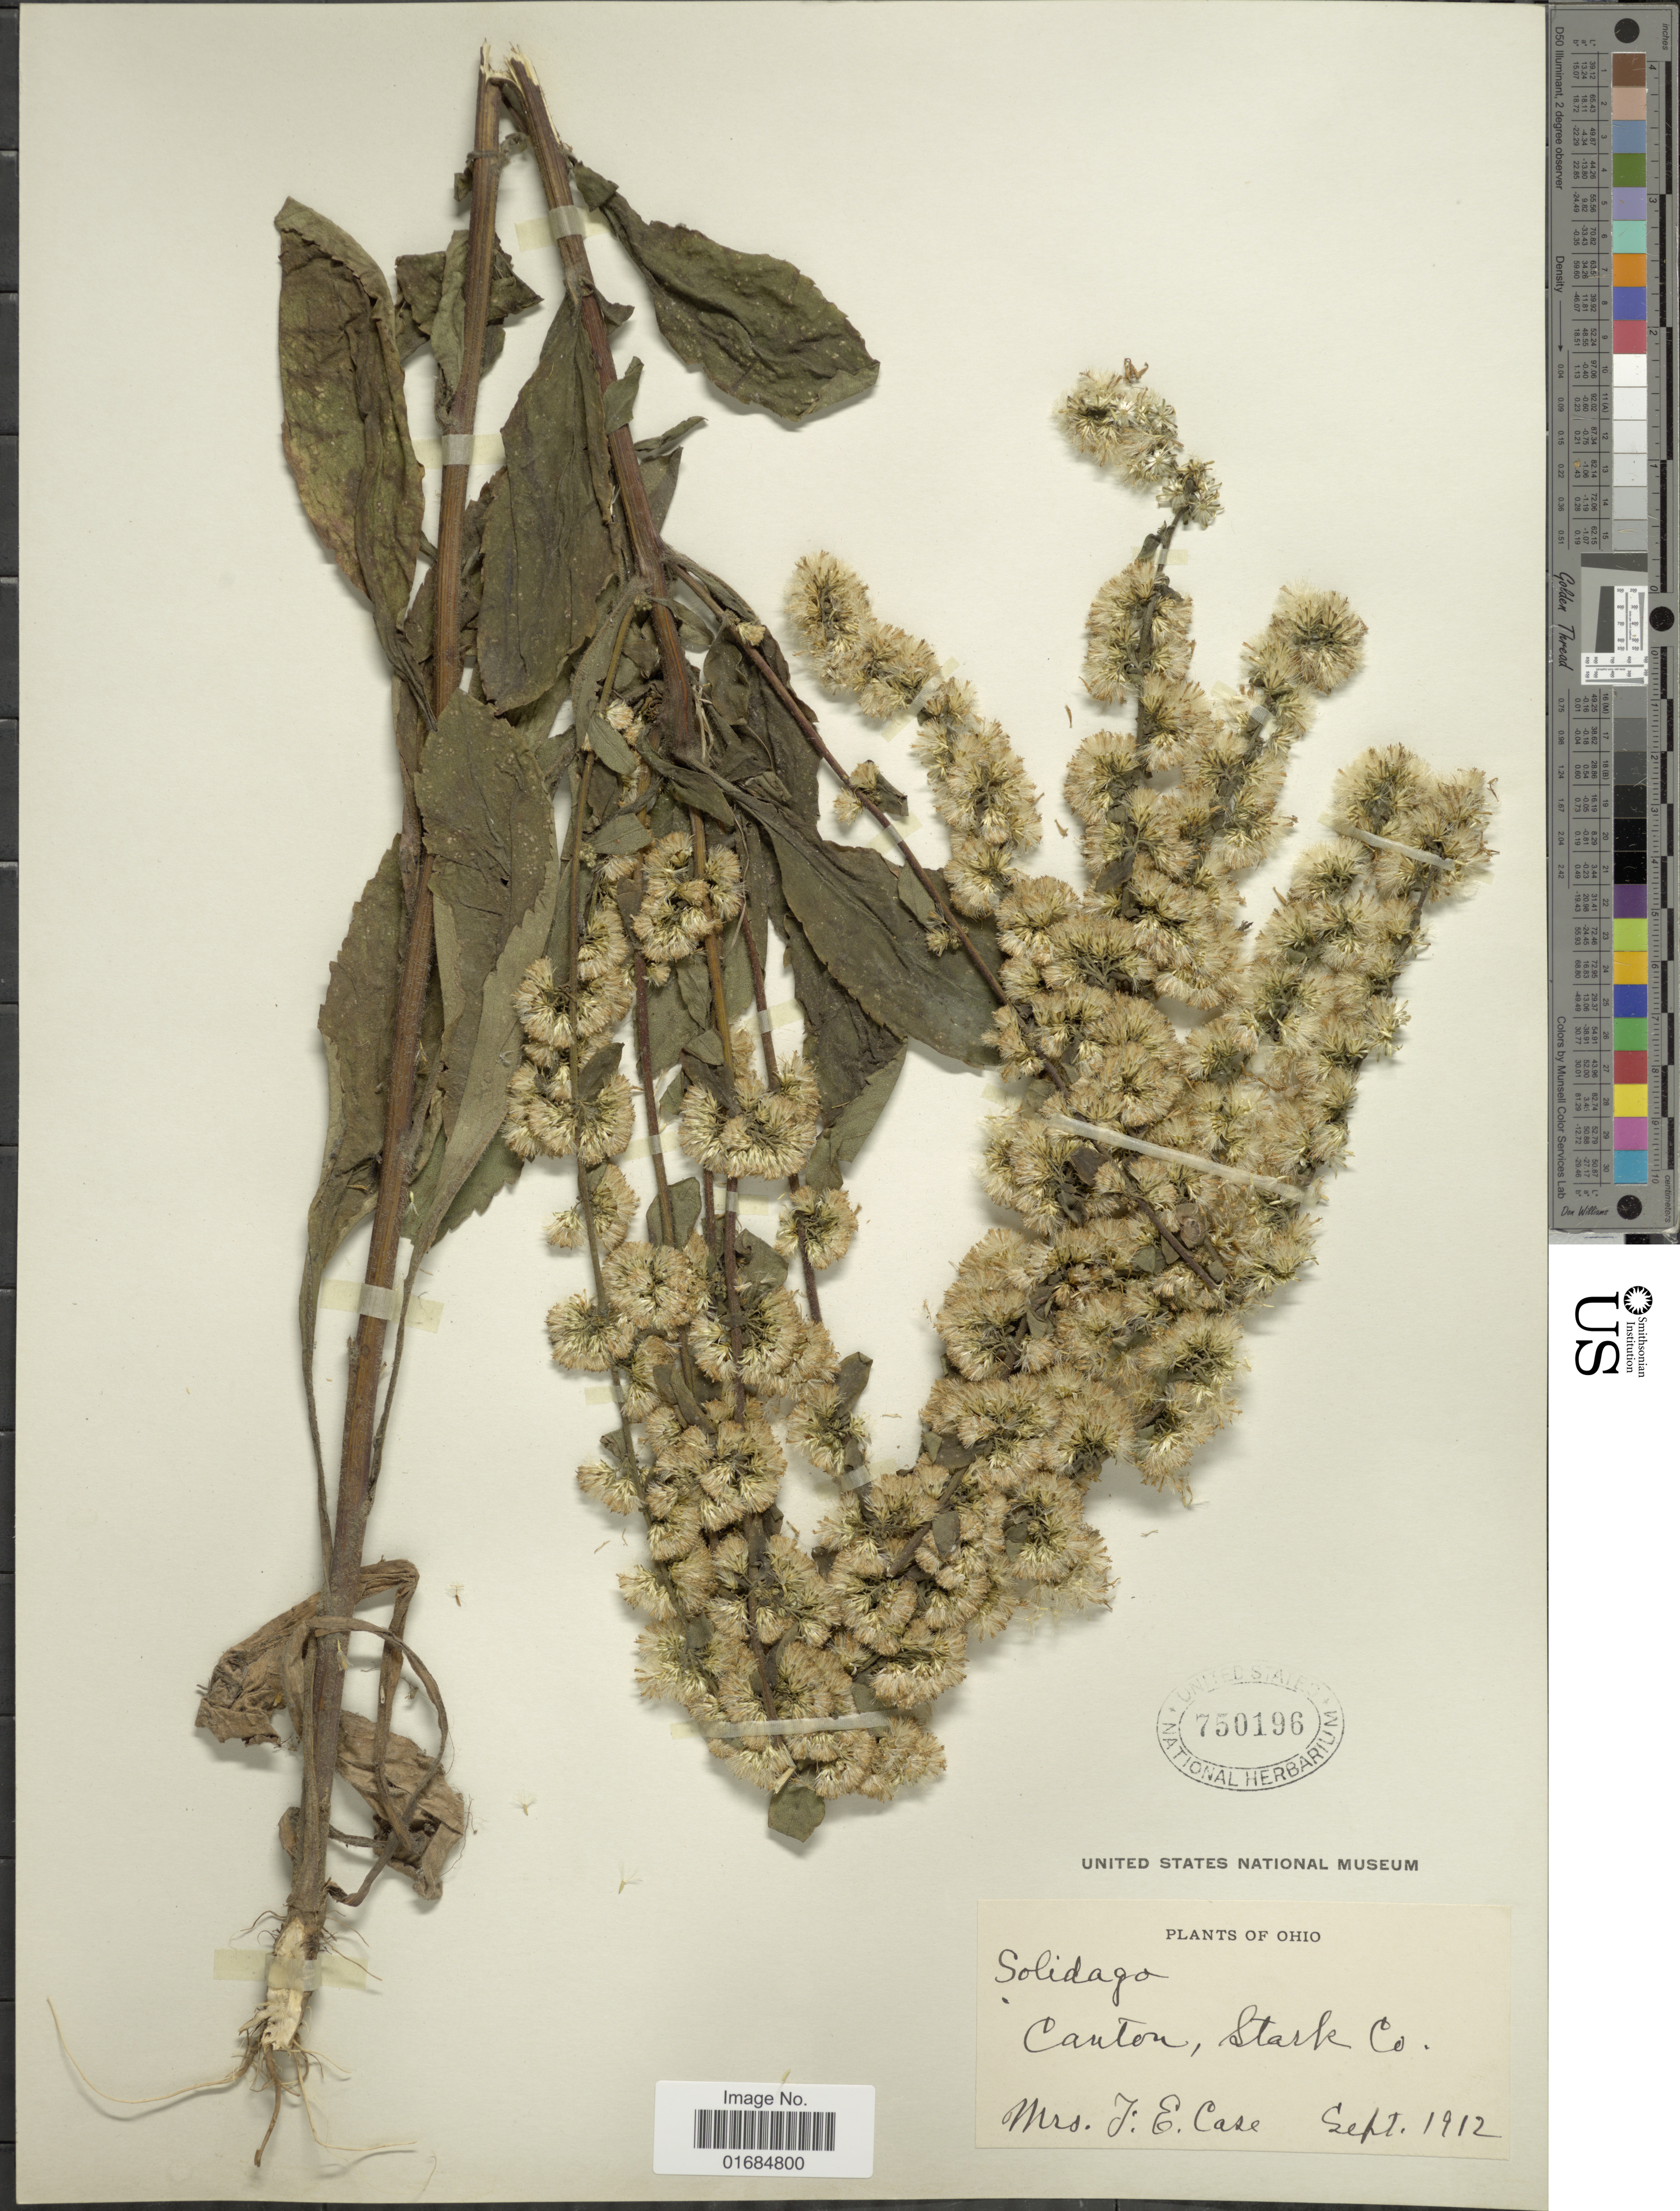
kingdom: Plantae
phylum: Tracheophyta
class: Magnoliopsida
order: Asterales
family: Asteraceae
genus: Solidago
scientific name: Solidago bicolor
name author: L.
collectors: J. Case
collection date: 1912-09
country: United States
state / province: Ohio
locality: Canton, Stark Co.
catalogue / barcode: US 750196